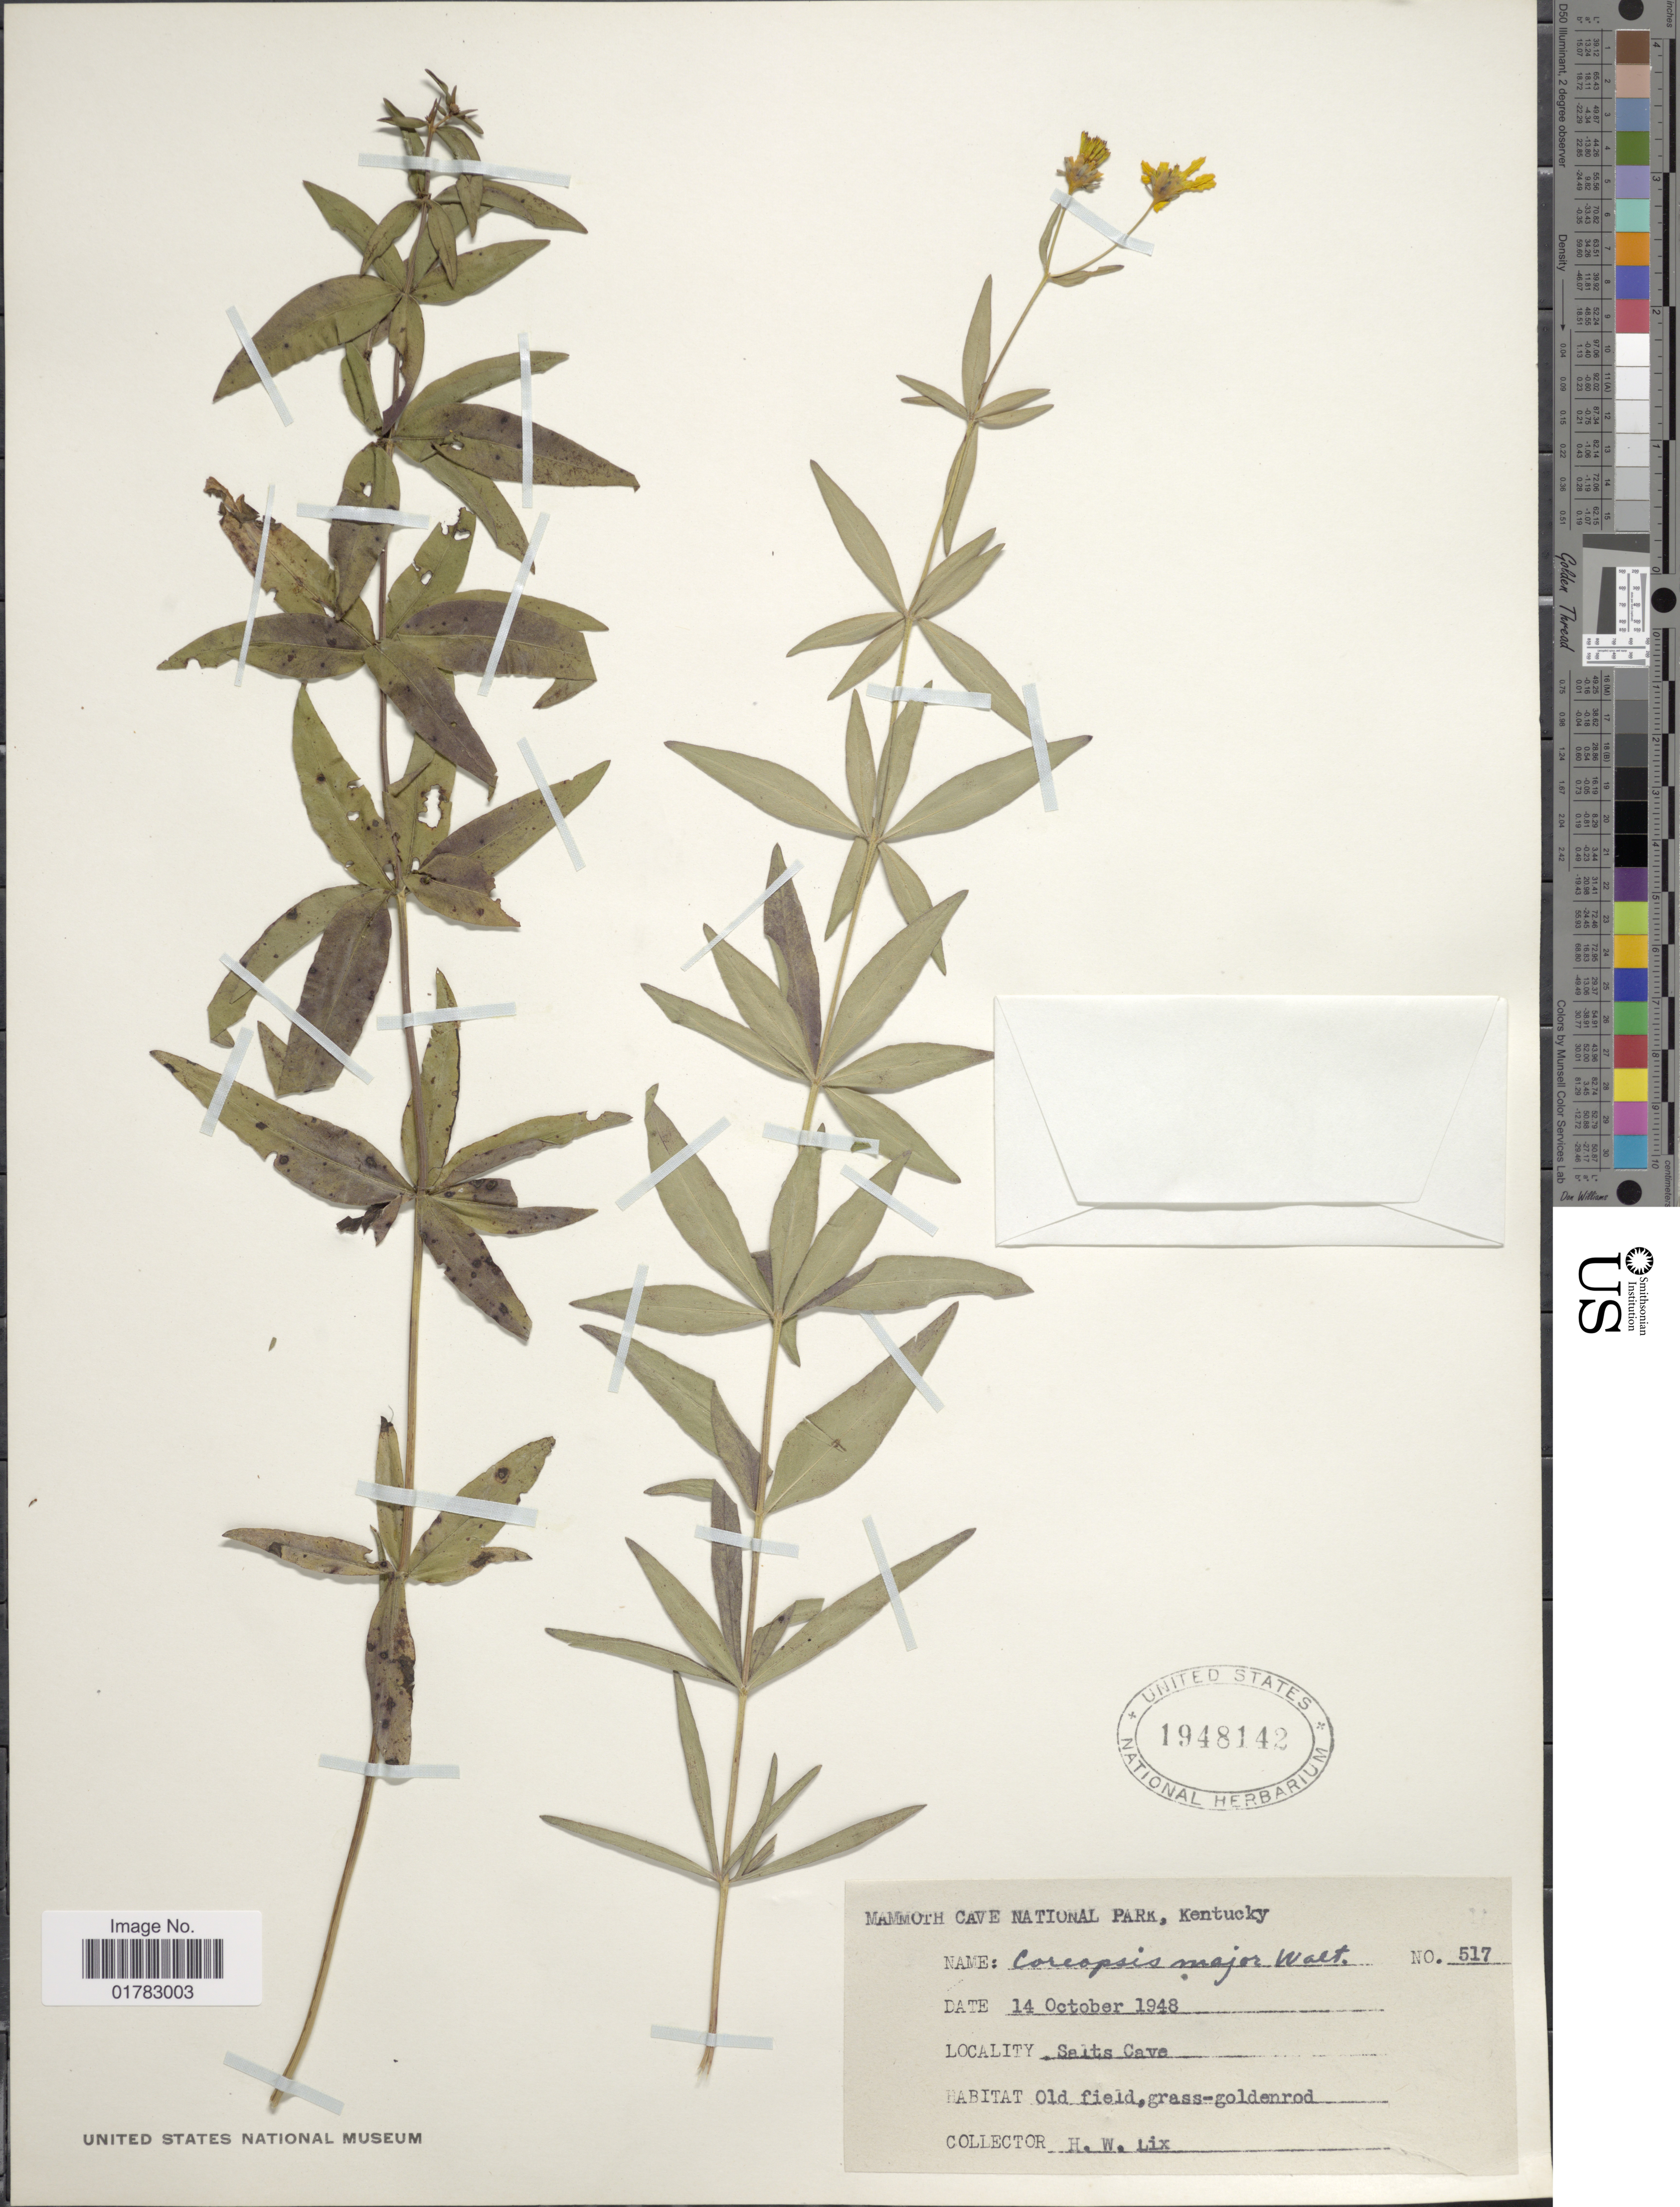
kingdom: Plantae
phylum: Tracheophyta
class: Magnoliopsida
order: Asterales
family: Asteraceae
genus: Coreopsis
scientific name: Coreopsis major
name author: Walter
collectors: H. W. Lix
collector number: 517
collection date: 1948-10-14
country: United States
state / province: Kentucky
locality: Mammoth Cave National Park, Salts Cave, old field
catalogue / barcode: US 1948142